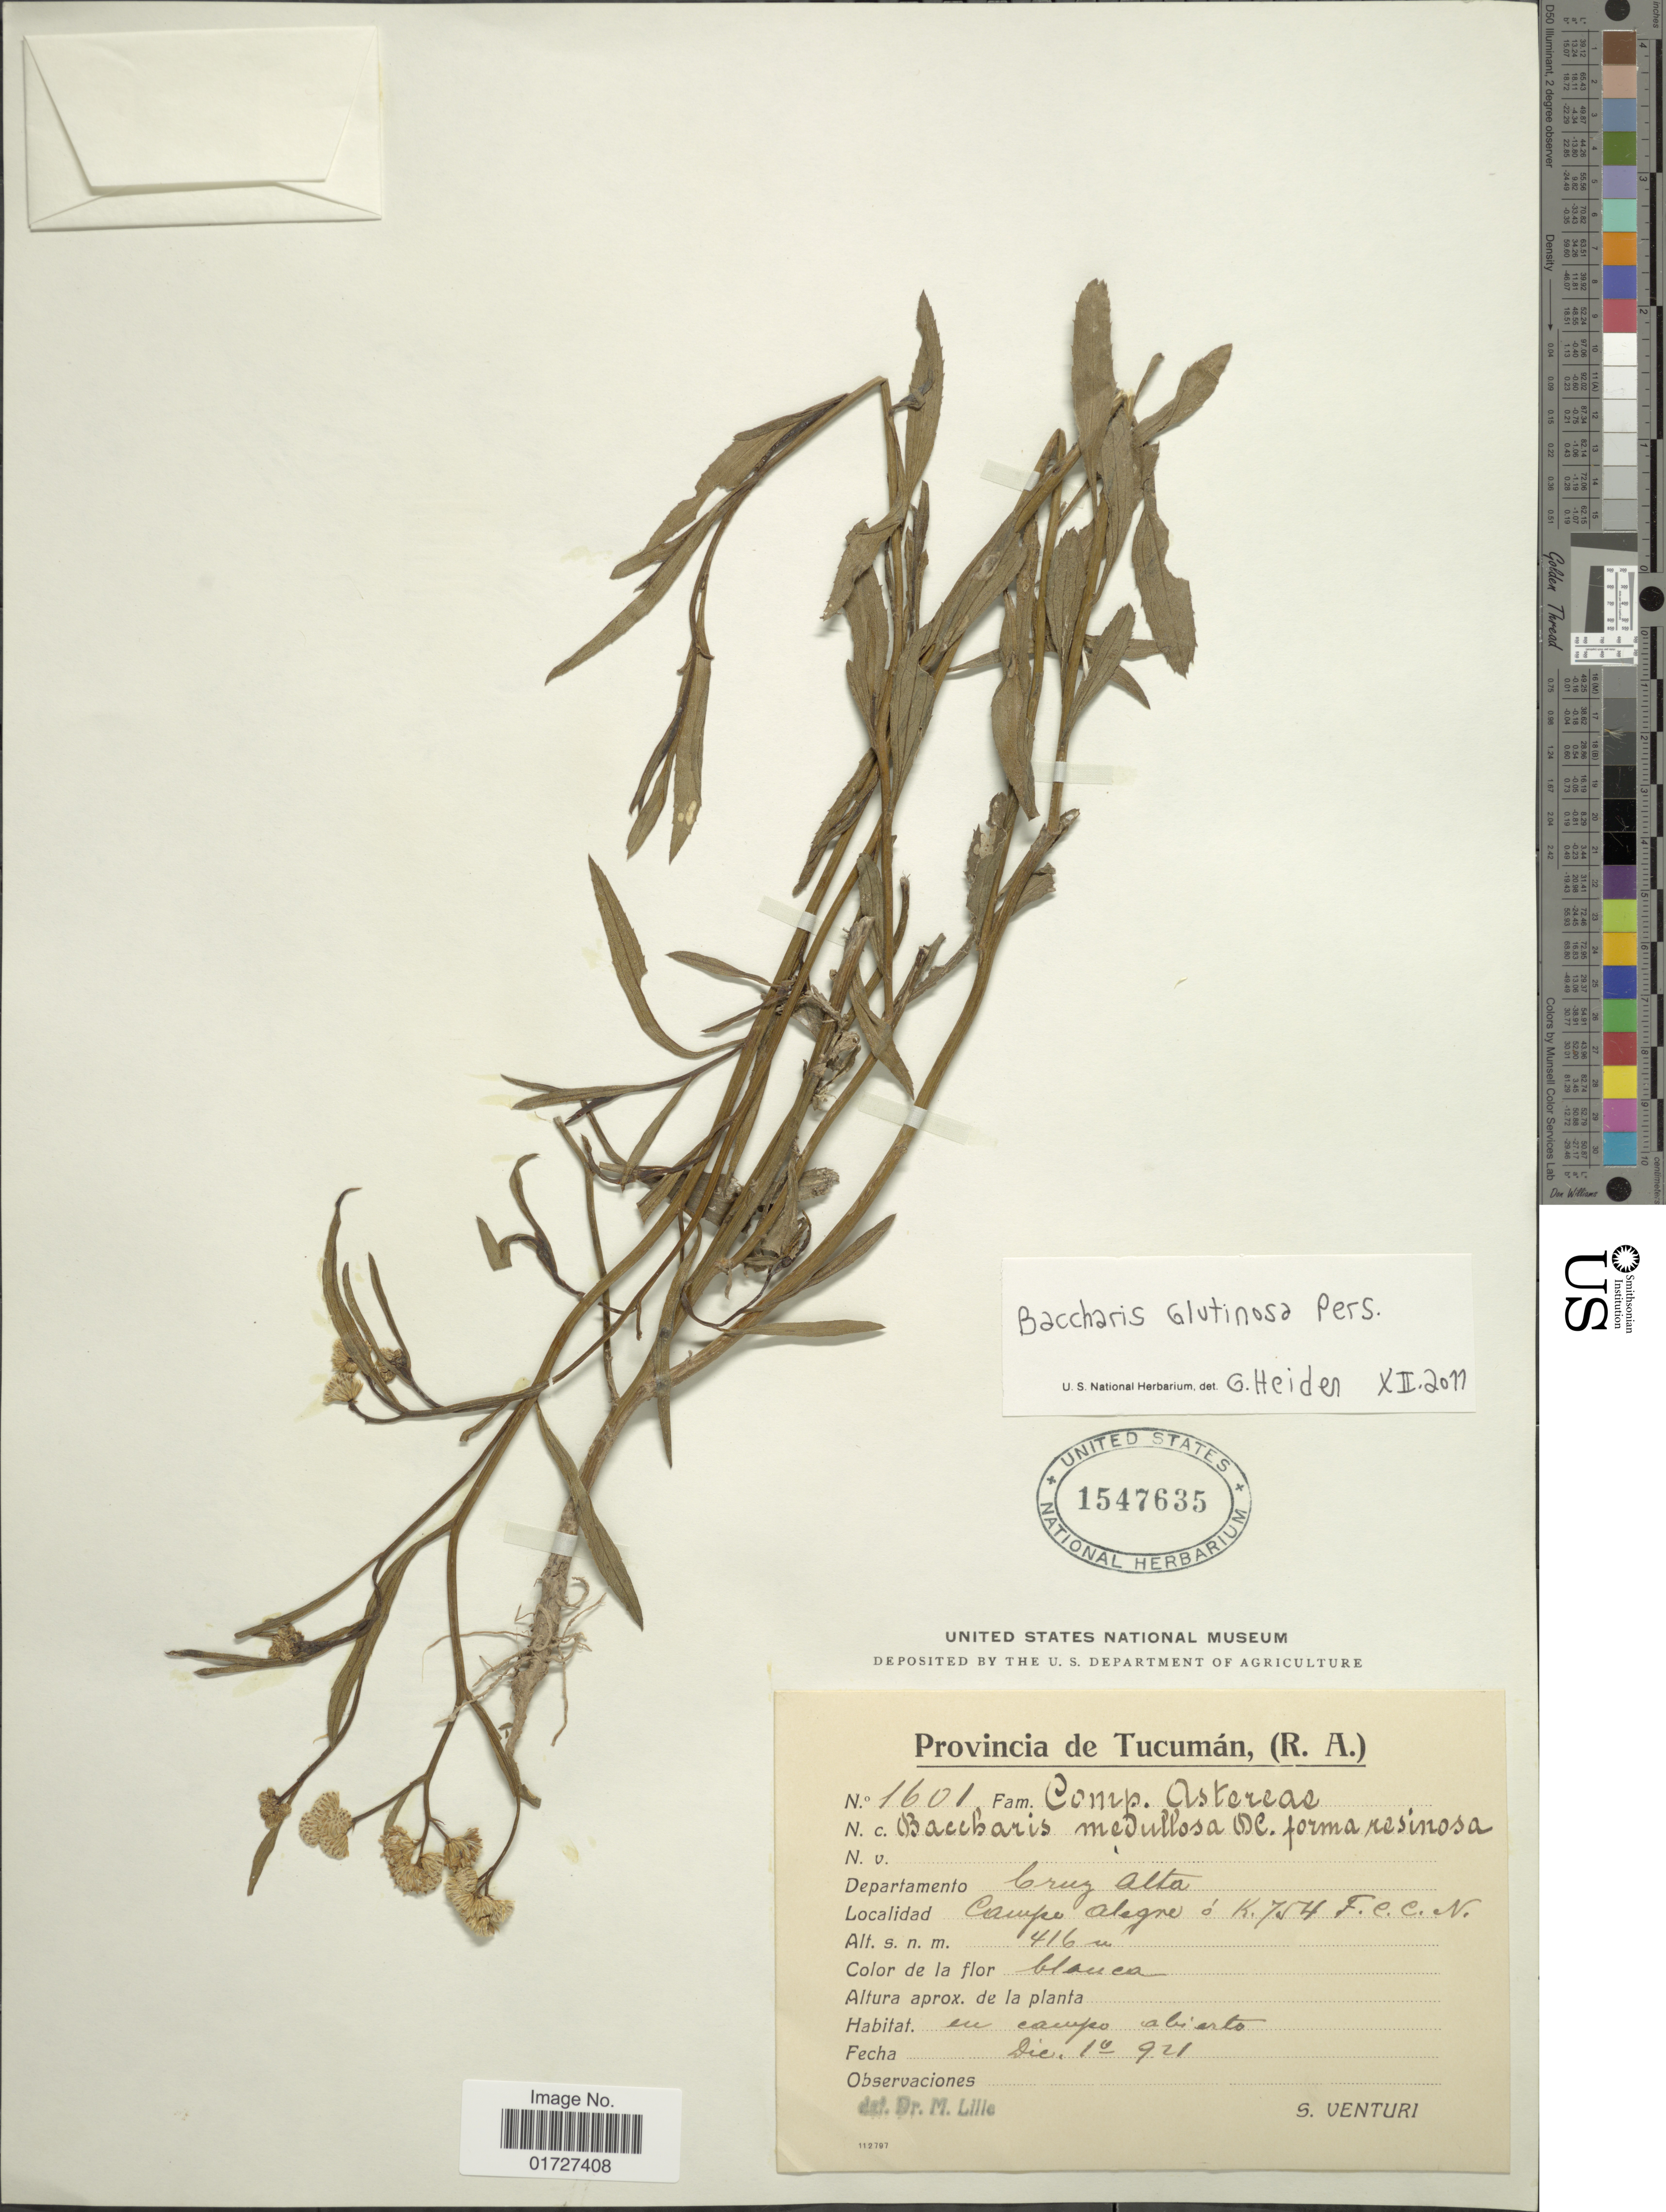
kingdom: Plantae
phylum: Tracheophyta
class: Magnoliopsida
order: Asterales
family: Asteraceae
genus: Baccharis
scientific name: Baccharis glutinosa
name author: Pers.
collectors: S. Venturi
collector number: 1601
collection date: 1921-12-01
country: Argentina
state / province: Tucumán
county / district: Cruz Alta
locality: Campo Alegre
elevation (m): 416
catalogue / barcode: US 1547635